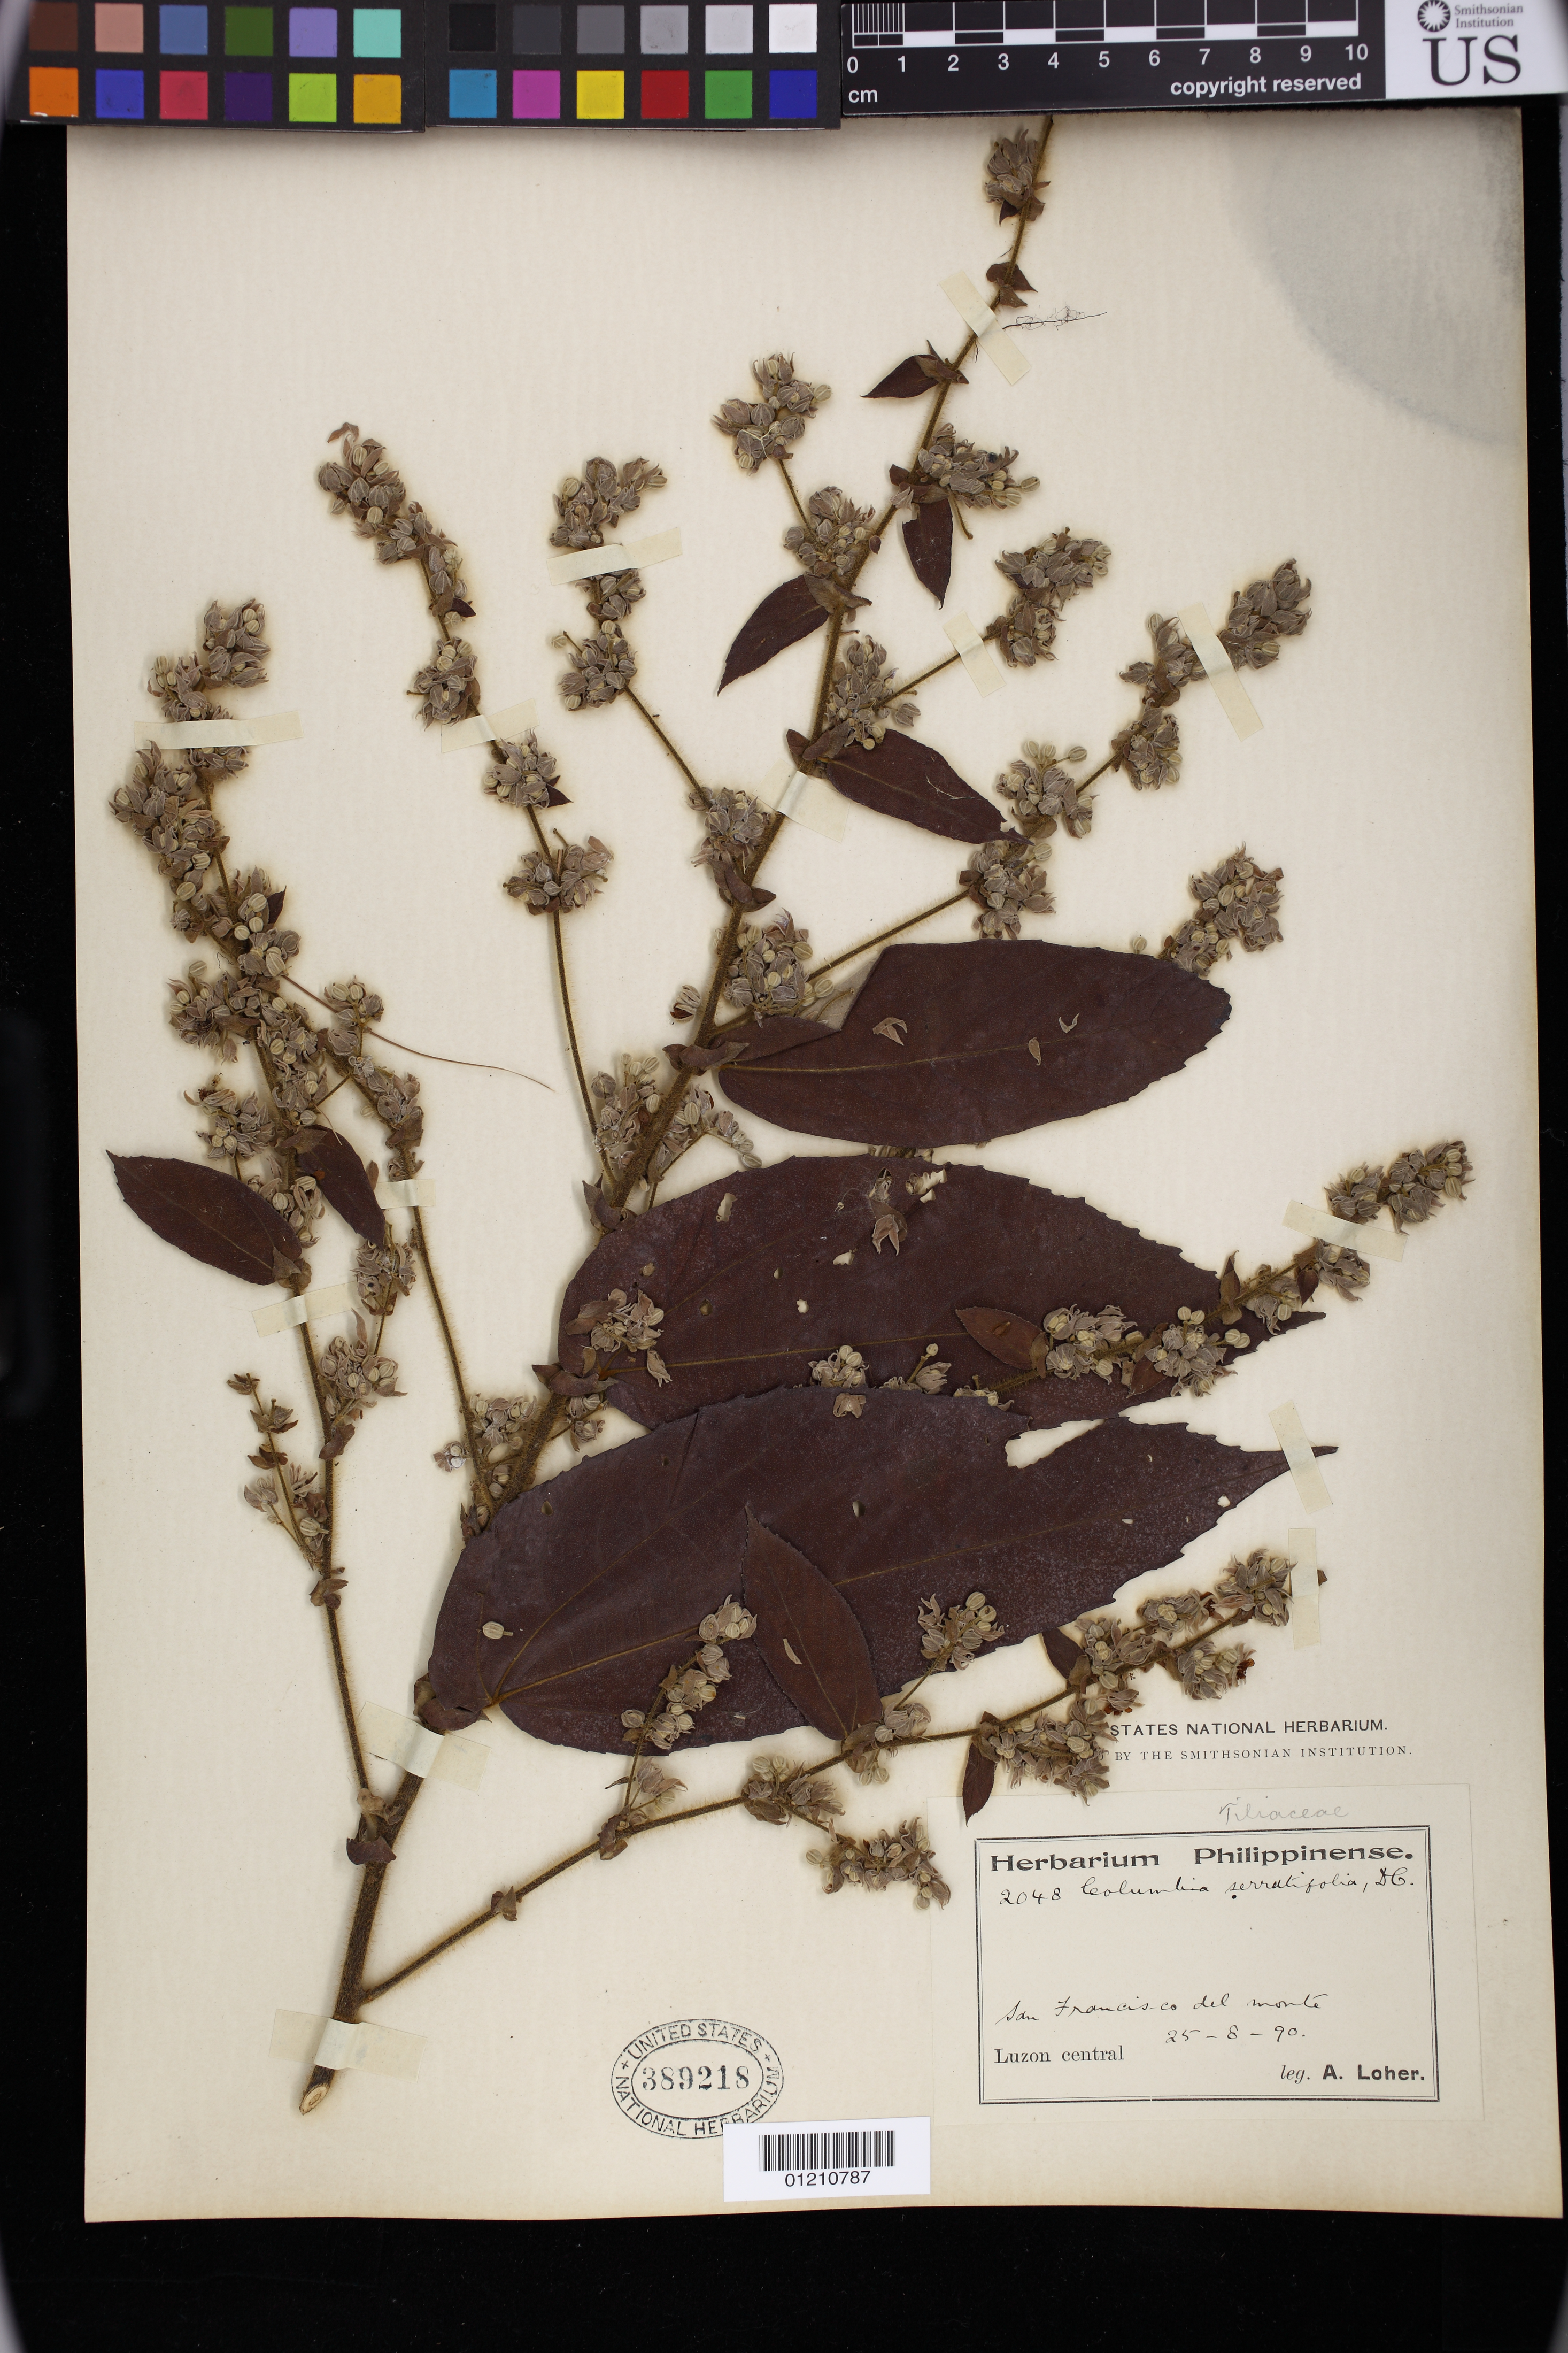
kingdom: Plantae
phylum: Tracheophyta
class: Magnoliopsida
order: Malvales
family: Malvaceae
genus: Colona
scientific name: Colona serratifolia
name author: Cav.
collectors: A. Loher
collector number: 2048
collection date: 1990-08-25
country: Philippines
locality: San Francisco del monte,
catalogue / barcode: US 389218